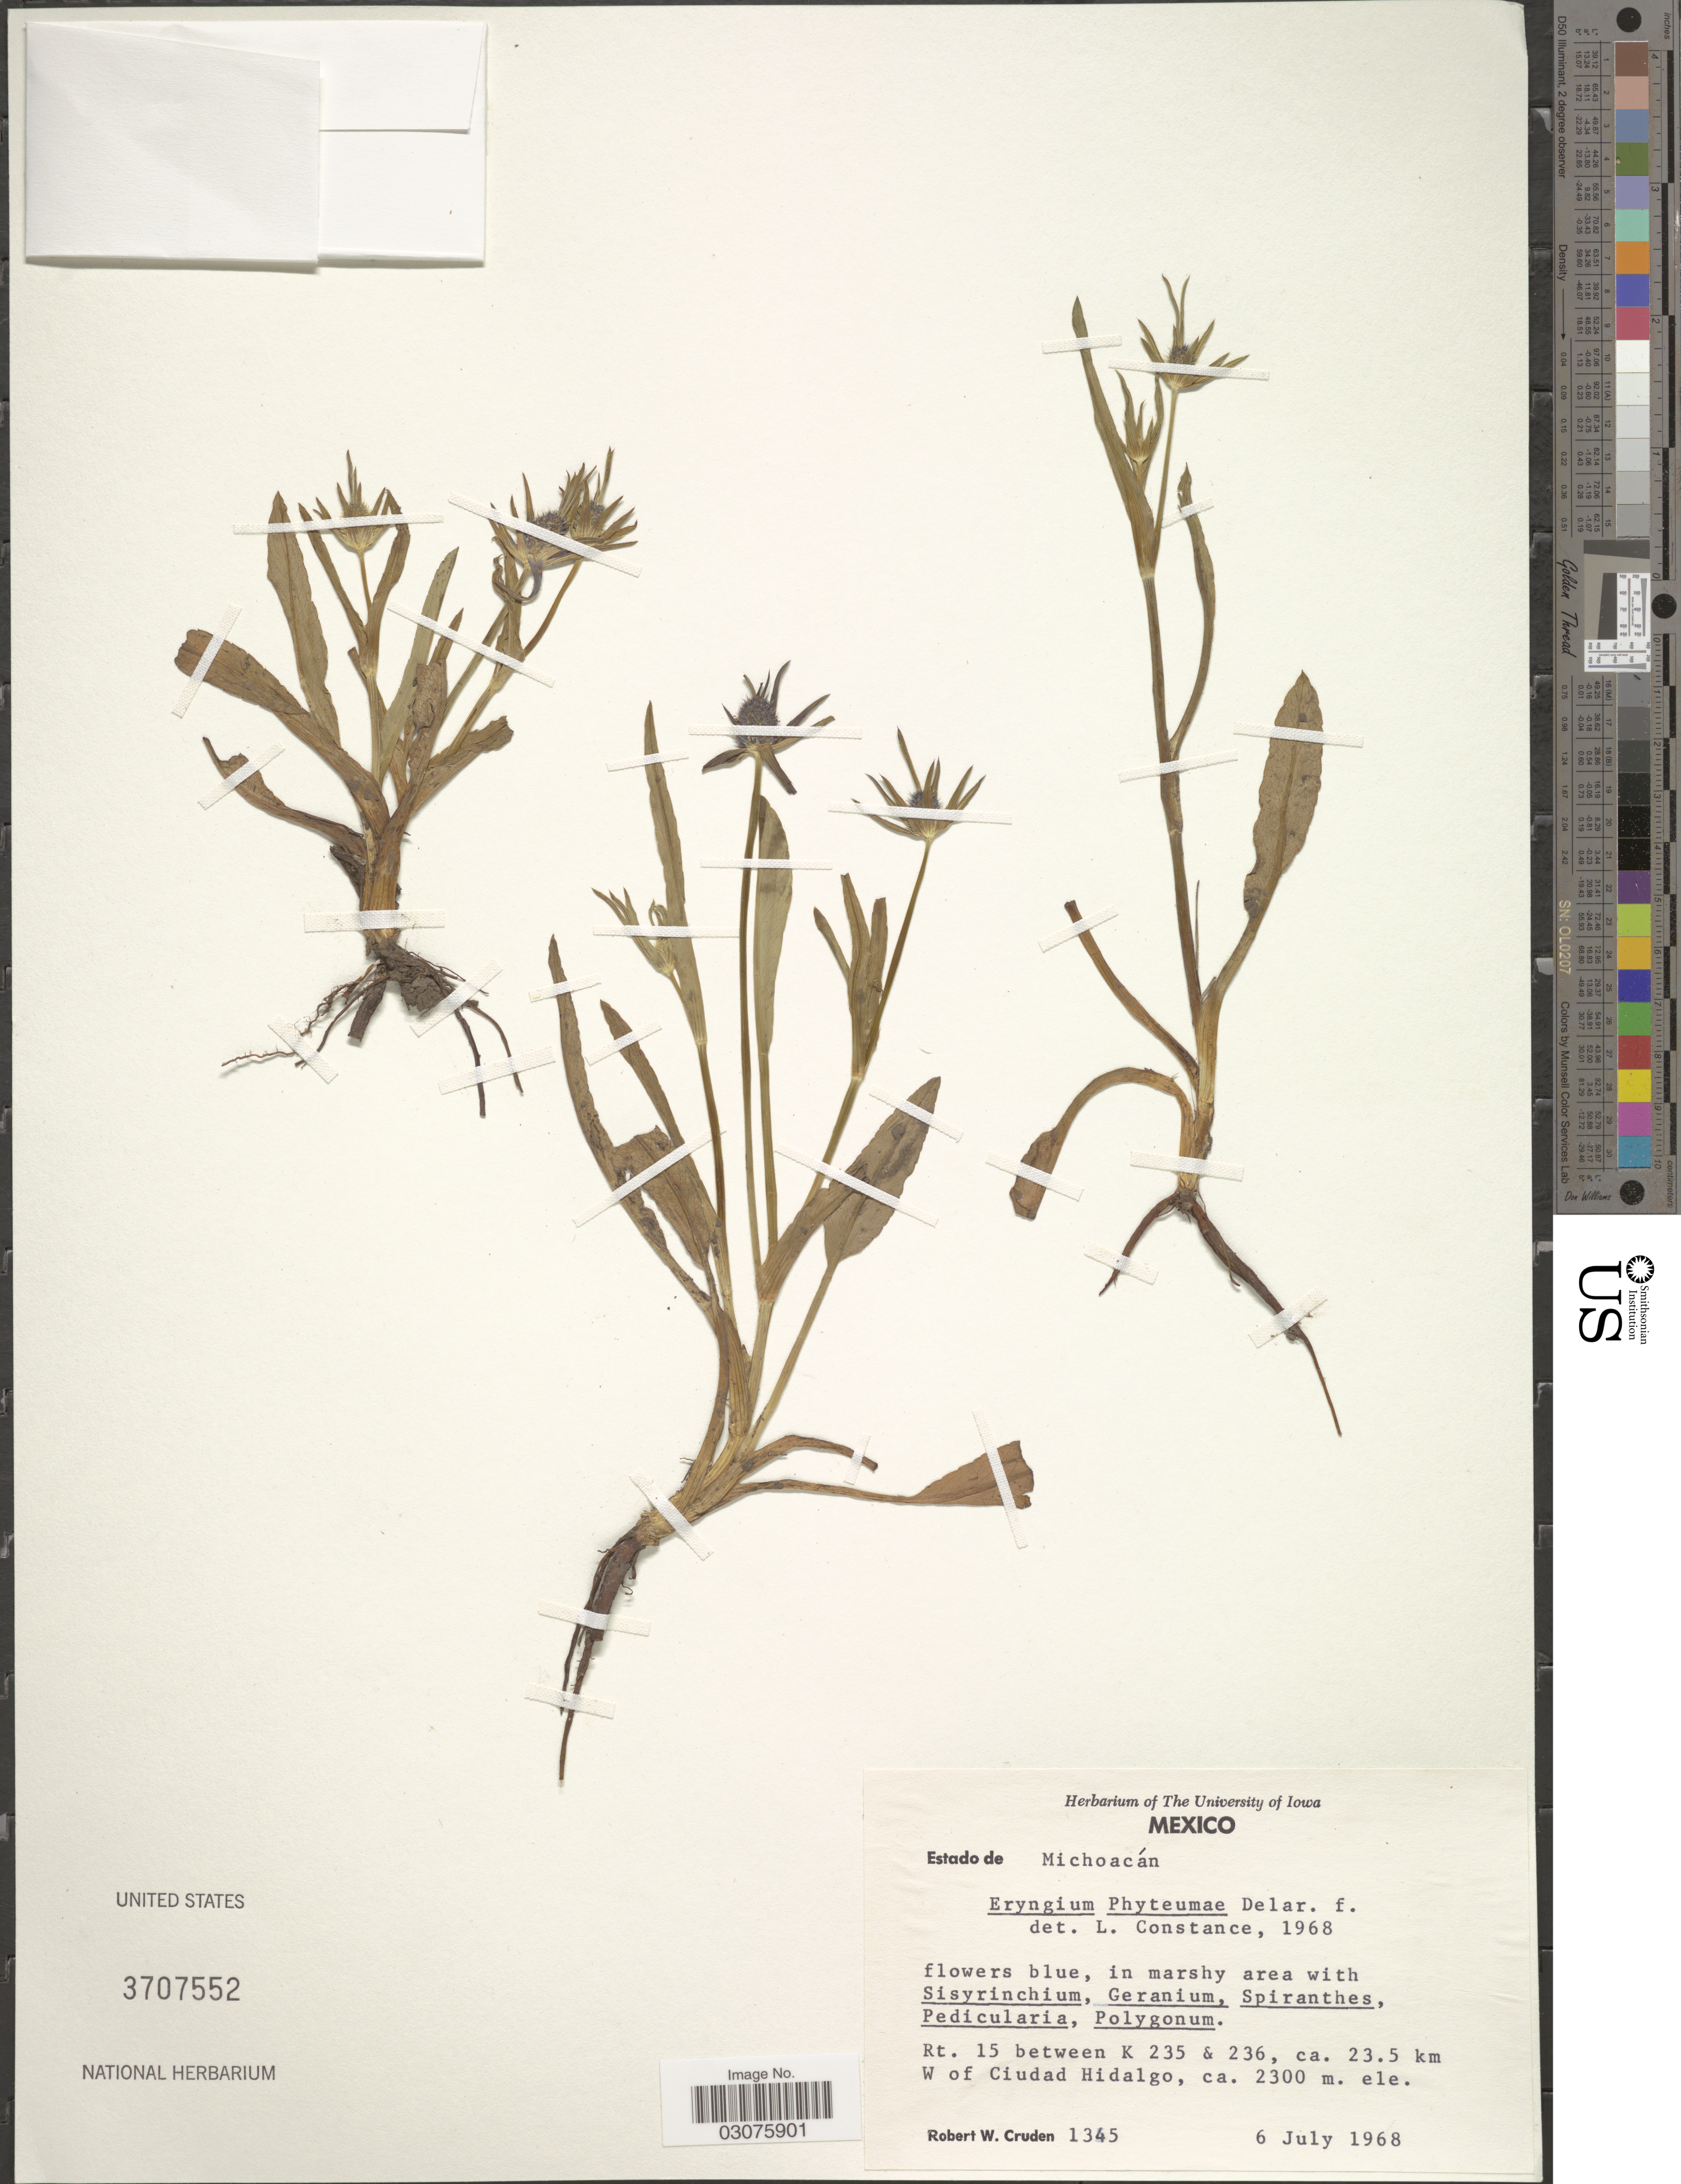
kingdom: Plantae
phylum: Tracheophyta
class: Magnoliopsida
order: Apiales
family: Apiaceae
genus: Eryngium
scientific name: Eryngium phyteumae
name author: F. Delaroche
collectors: R. W. Cruden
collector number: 1345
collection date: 1968-07-06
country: Mexico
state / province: Michoacán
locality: Estado de Michoacán. Rt. 15 between K 235 & 236, ca. 23.5 km W of Ciudad Hidalgo.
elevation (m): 2300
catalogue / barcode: US 3707552